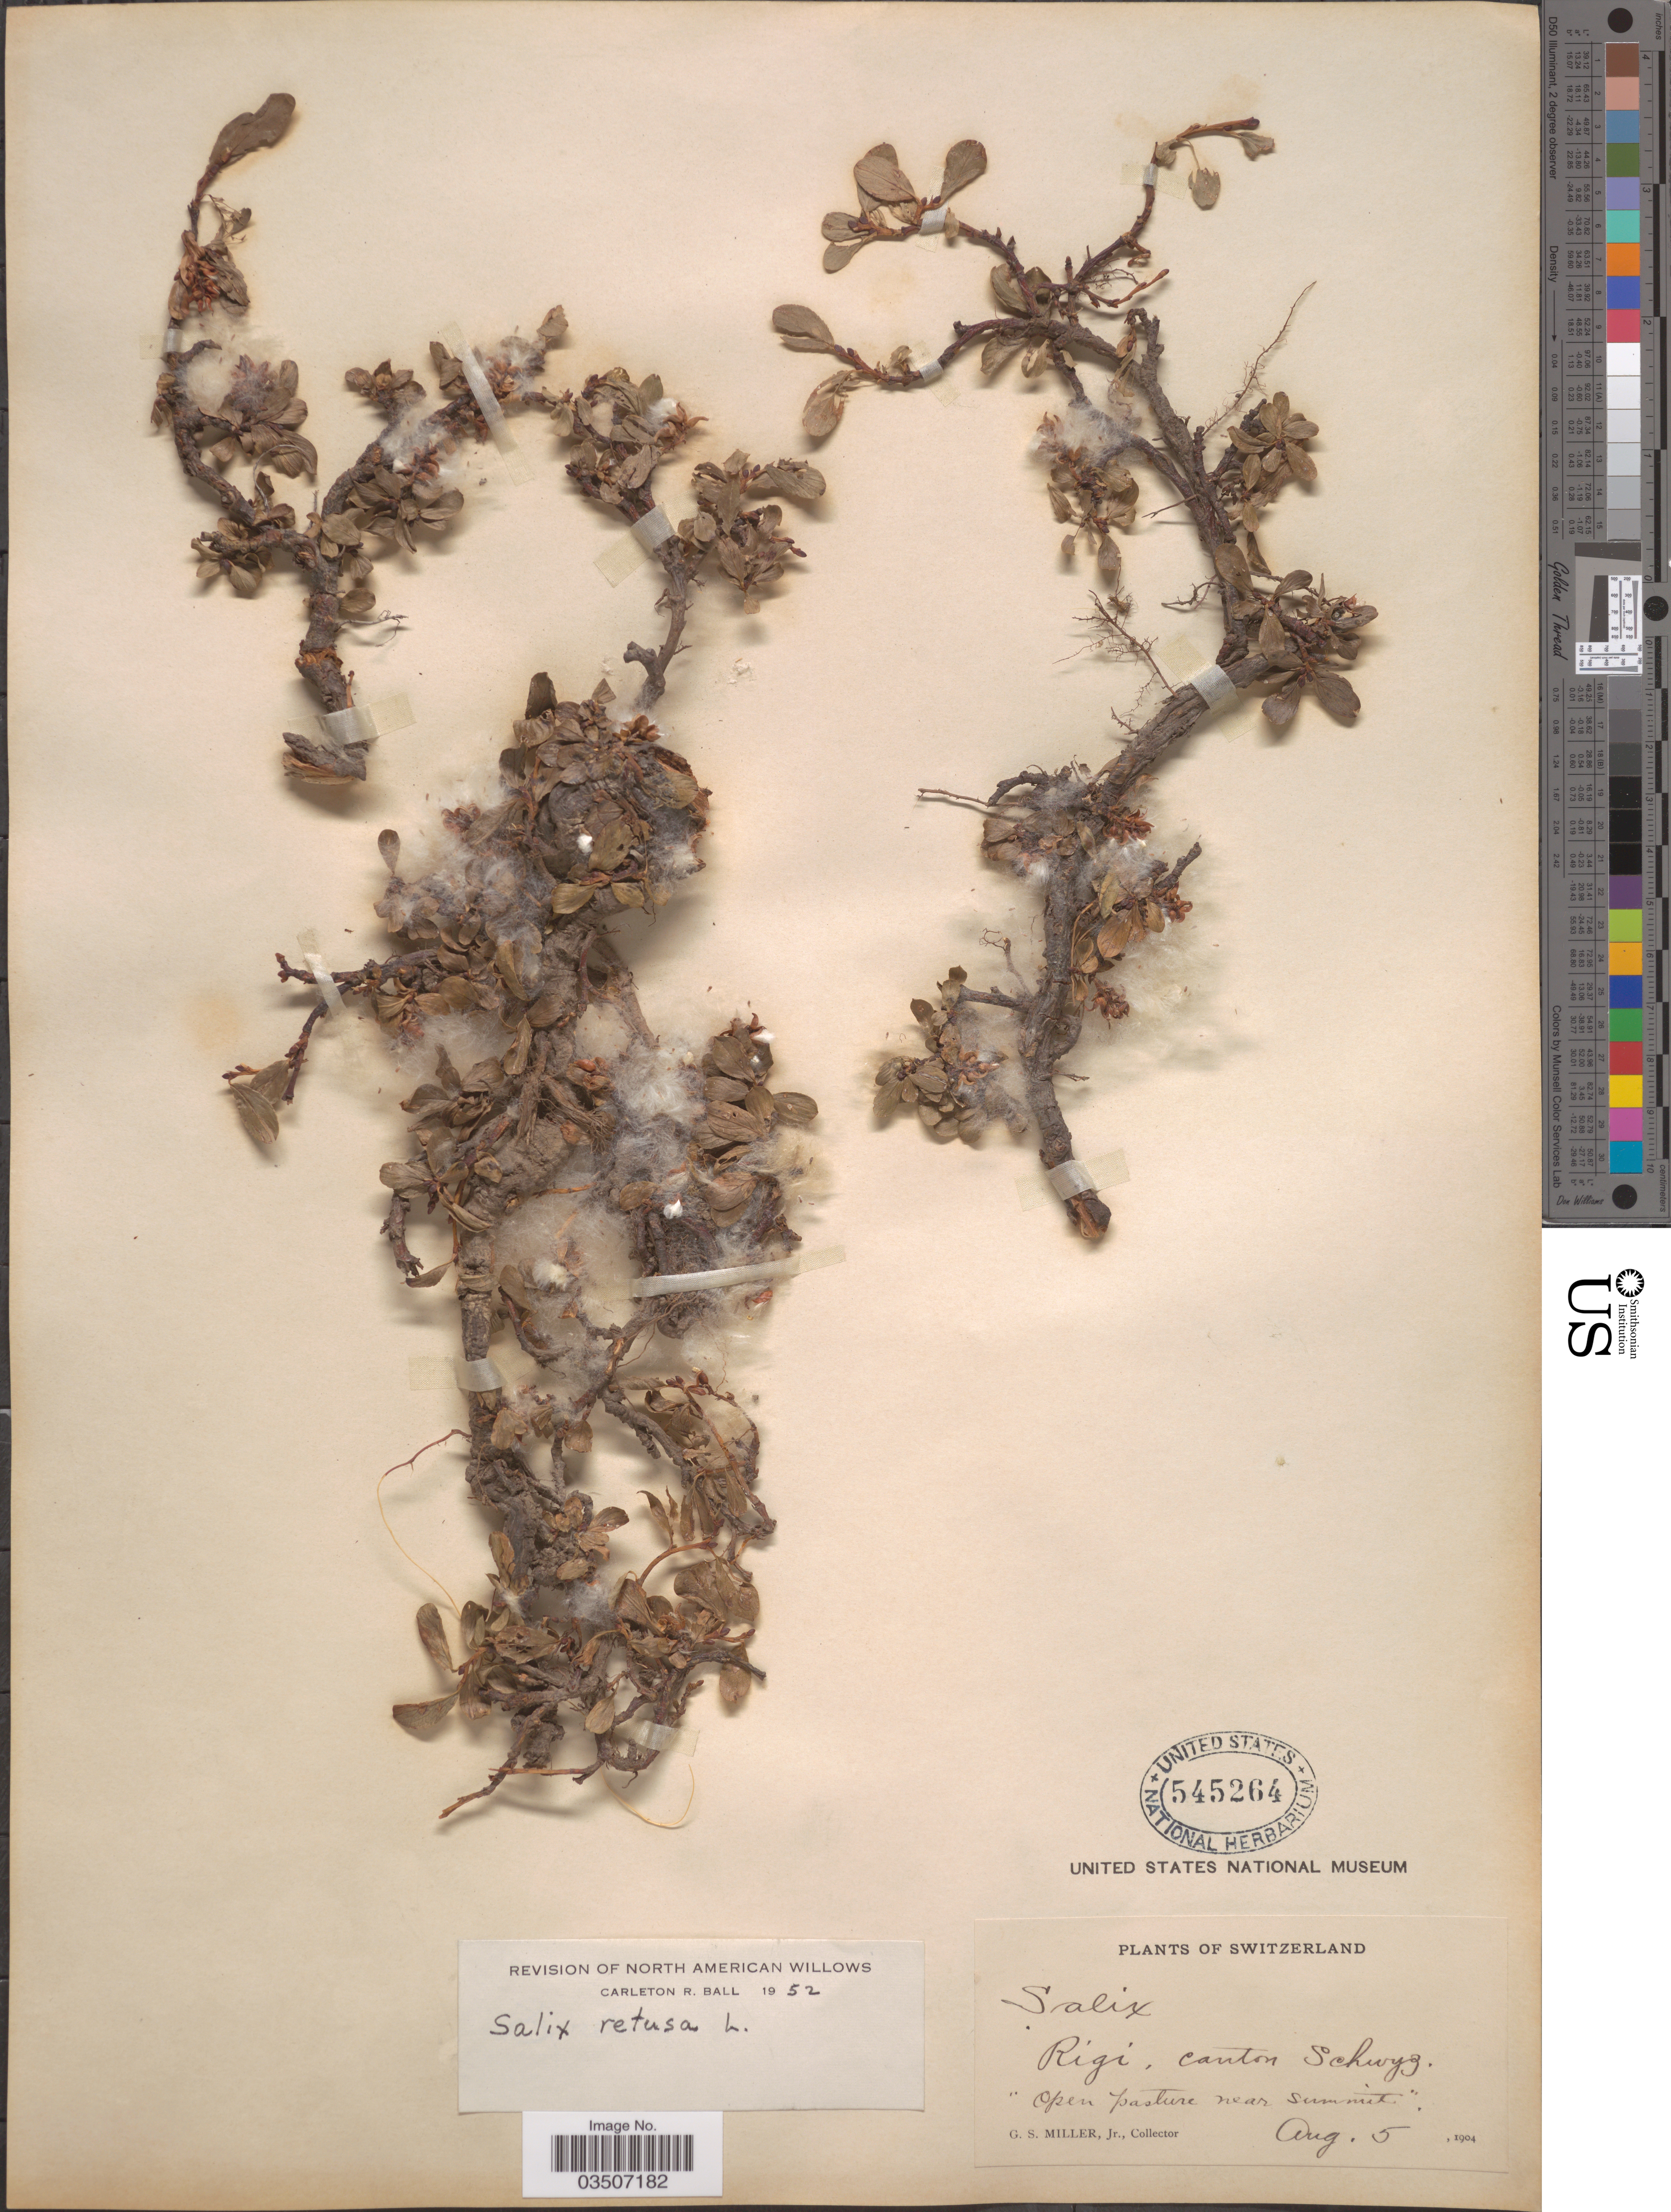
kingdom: Plantae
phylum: Tracheophyta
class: Magnoliopsida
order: Malpighiales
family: Salicaceae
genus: Salix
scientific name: Salix retusa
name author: L.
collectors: G. S. Miller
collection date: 1904-08-05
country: Switzerland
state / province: Schwyz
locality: Rigi, canton Schwyz. Open pasture near summit.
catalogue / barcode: US 5452964